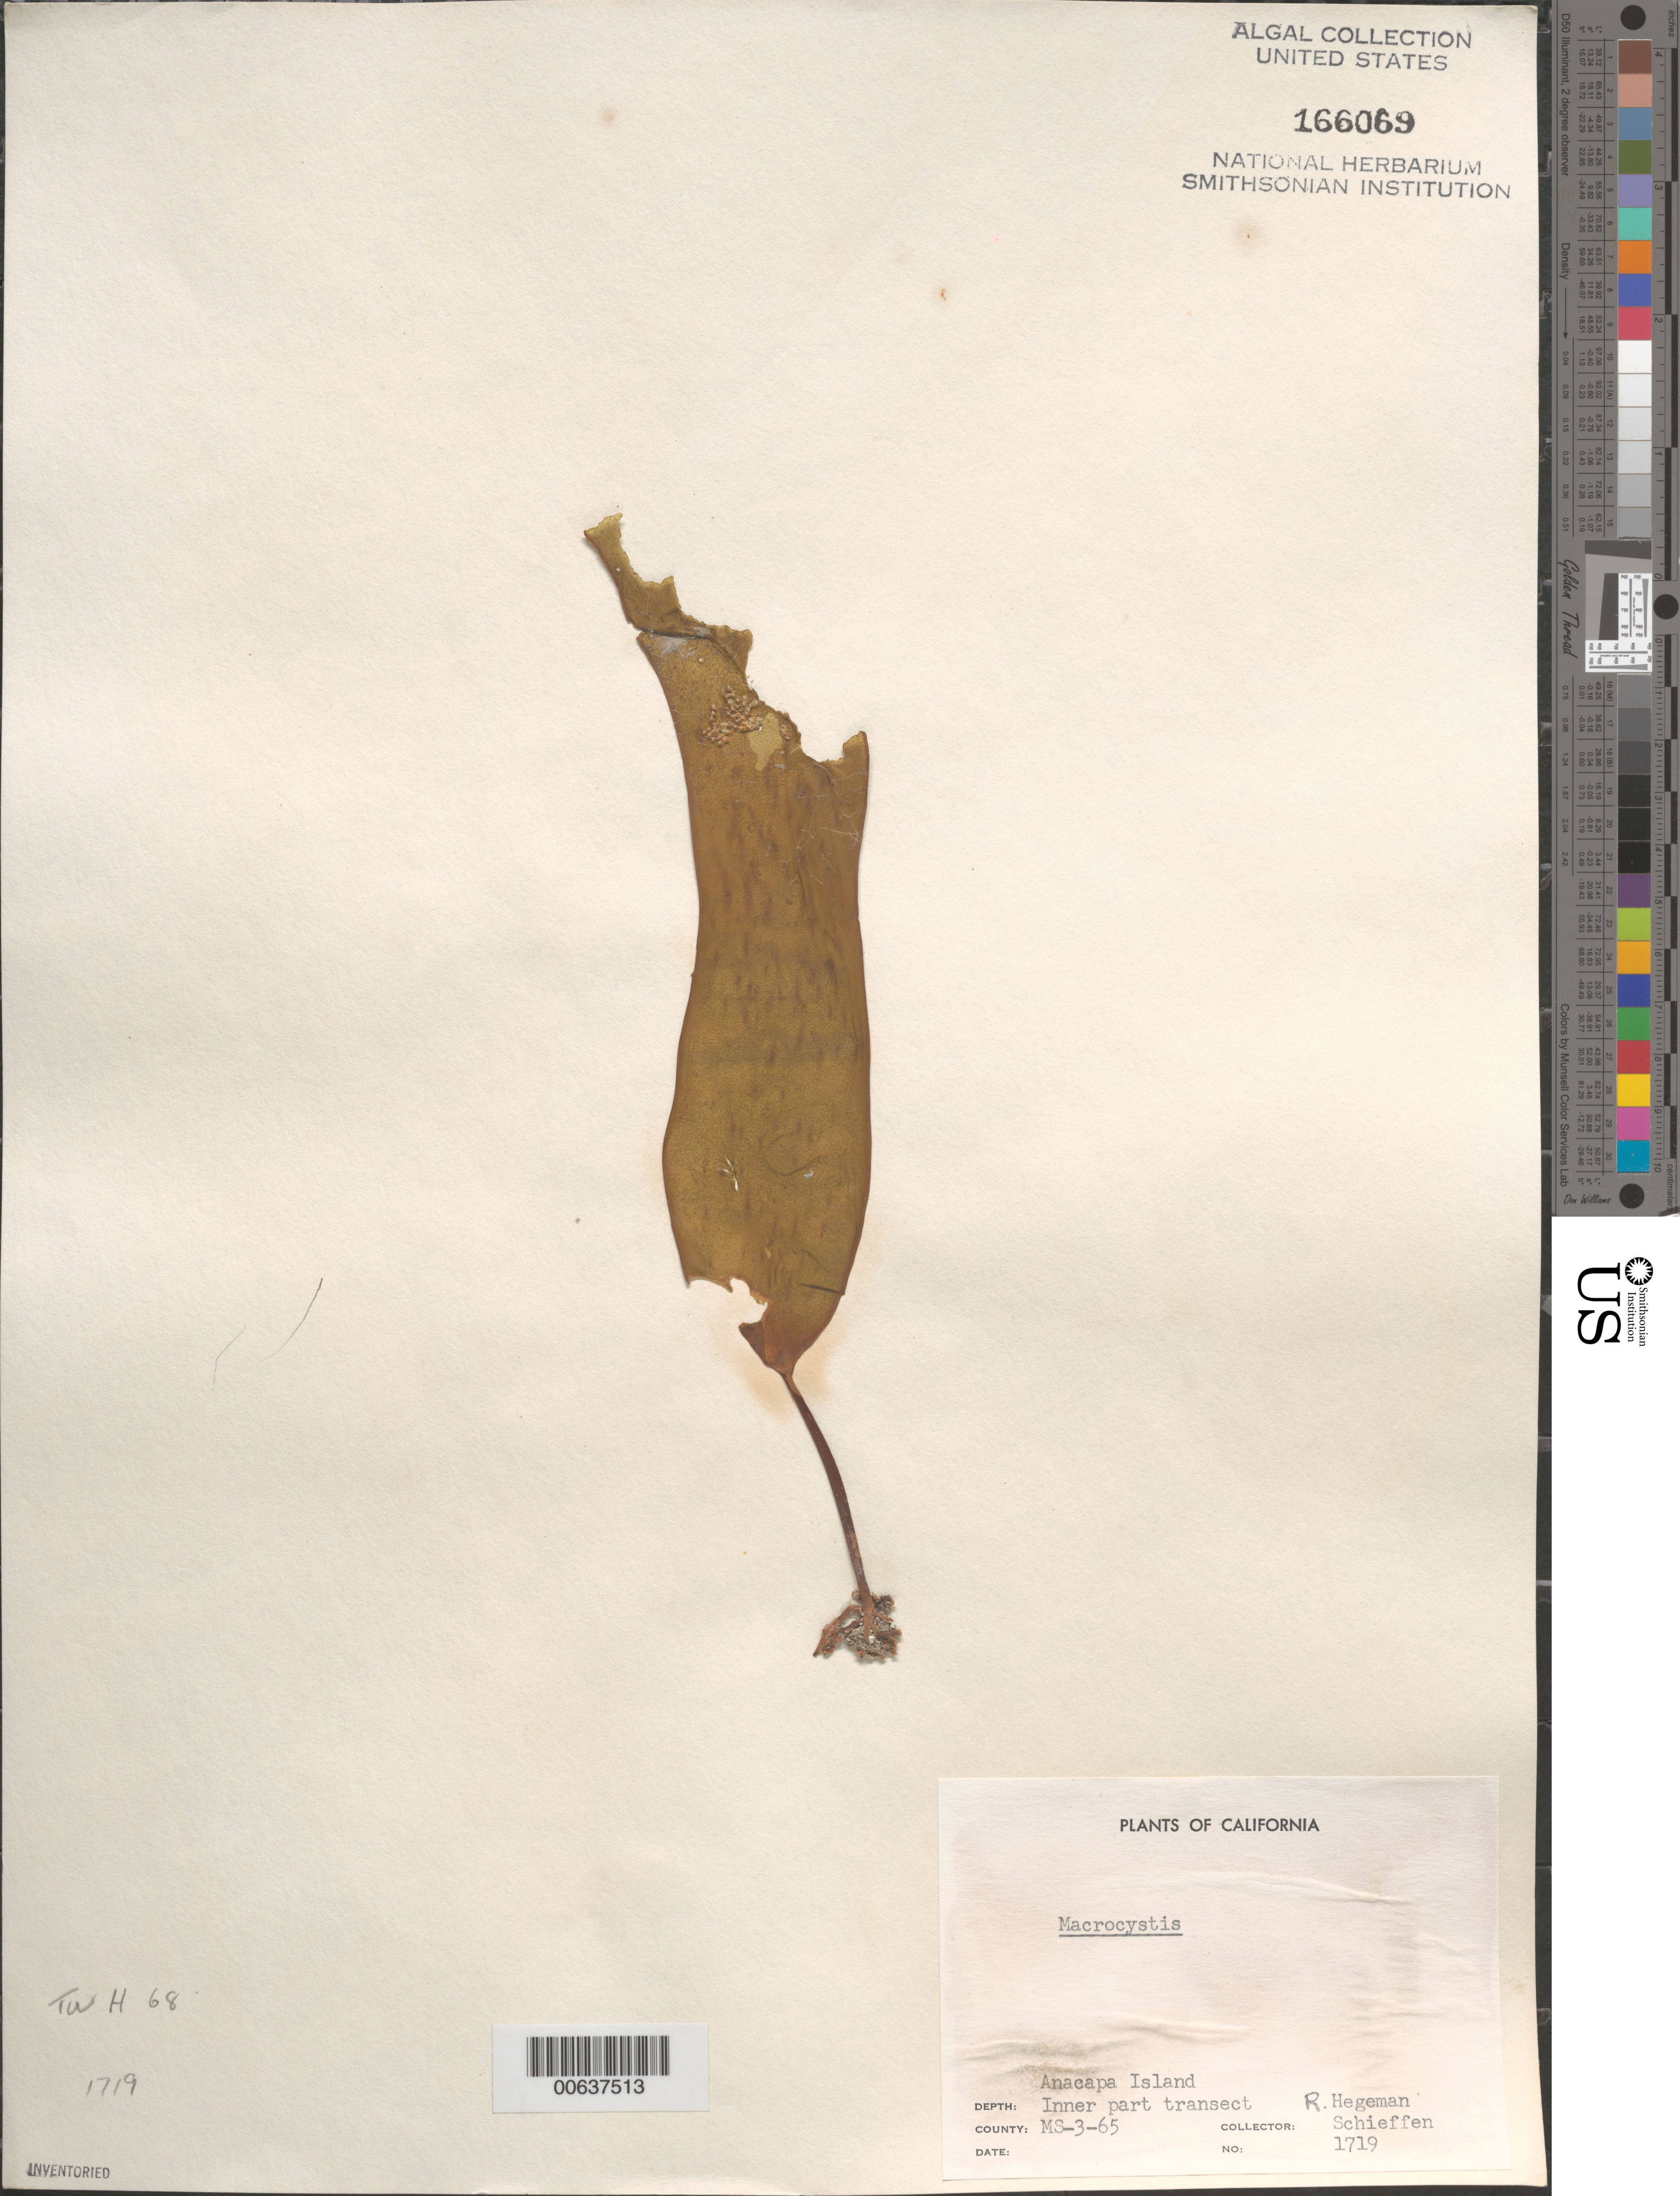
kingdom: Chromista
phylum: Ochrophyta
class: Phaeophyceae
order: Laminariales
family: Laminariaceae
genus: Macrocystis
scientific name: Macrocystis sp.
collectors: R. Hegeman & -. Schieffen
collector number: Neushul 1719 & MS-3-65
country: United States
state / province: California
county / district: Ventura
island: Anacapa Island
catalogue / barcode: US 166069